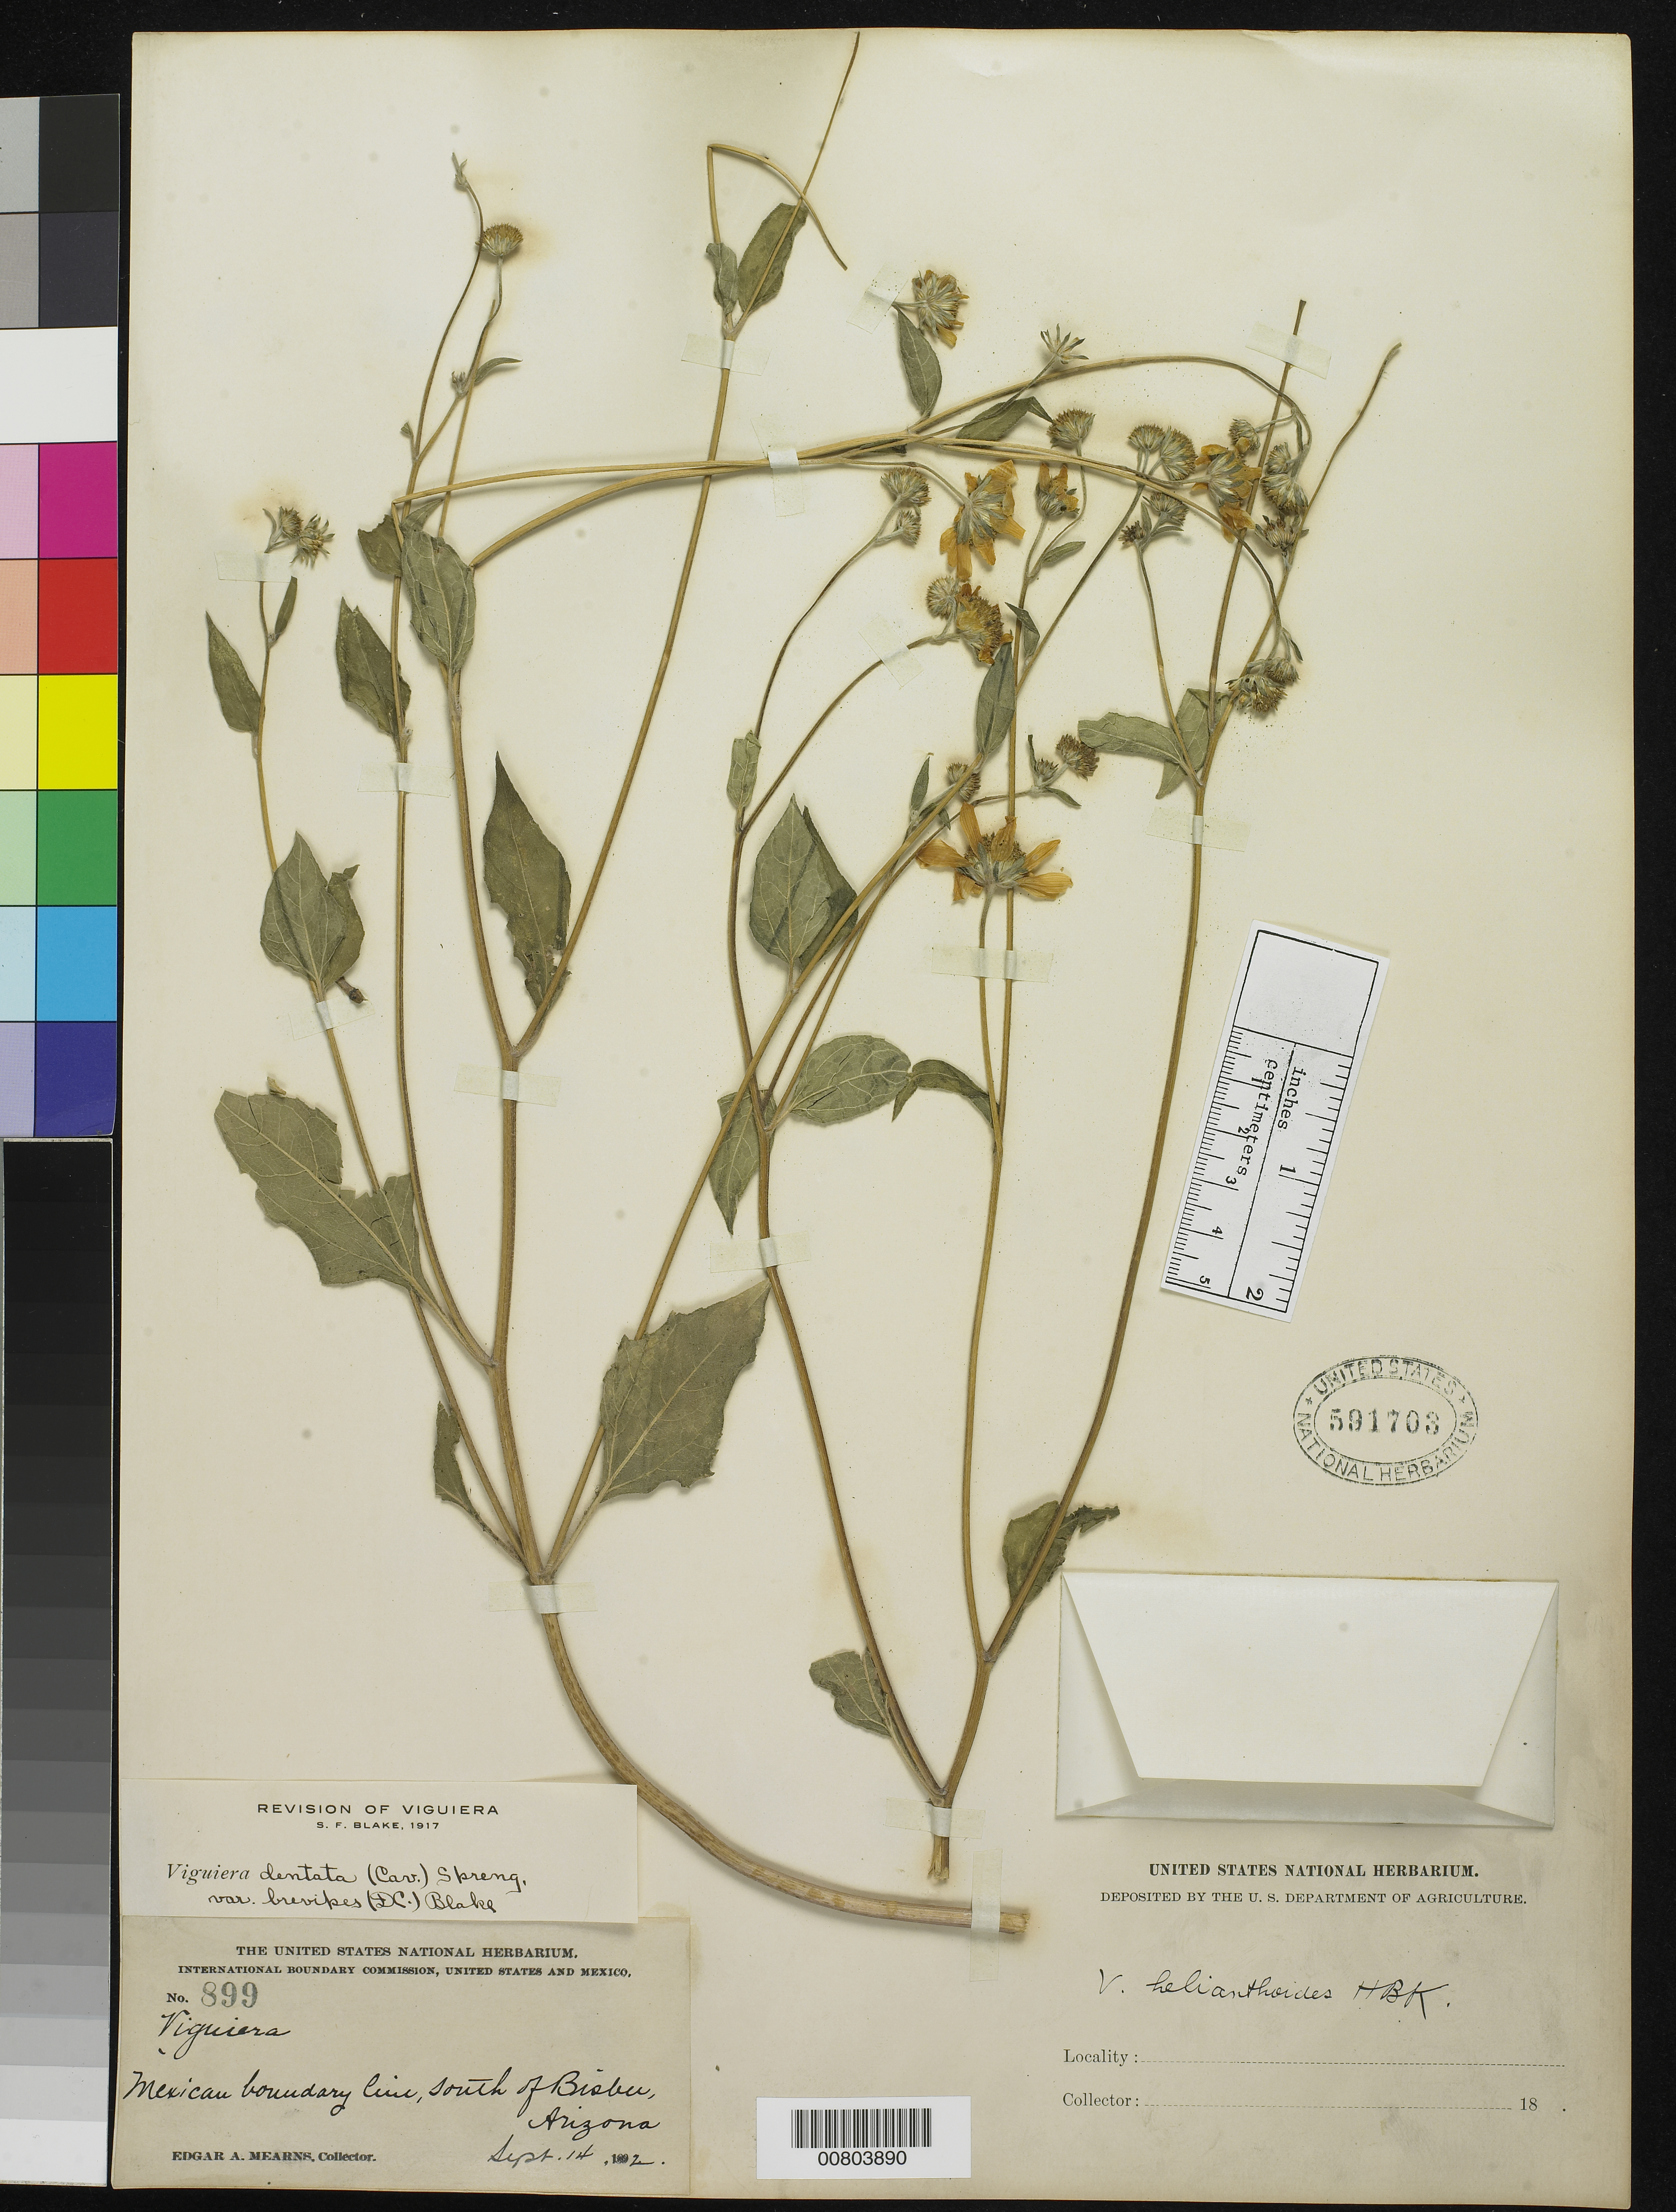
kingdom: Plantae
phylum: Tracheophyta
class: Magnoliopsida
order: Asterales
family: Asteraceae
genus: Viguiera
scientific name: Viguiera dentata var. brevipes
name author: (DC.) S.F. Blake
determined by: Blake, Sydney F.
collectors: E. A. Mearns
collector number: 899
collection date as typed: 14 Sep 1892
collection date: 1892-09-14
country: United States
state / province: Arizona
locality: South of Bisbee, Arizona. Mexican Boundary Line.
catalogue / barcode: US 591703